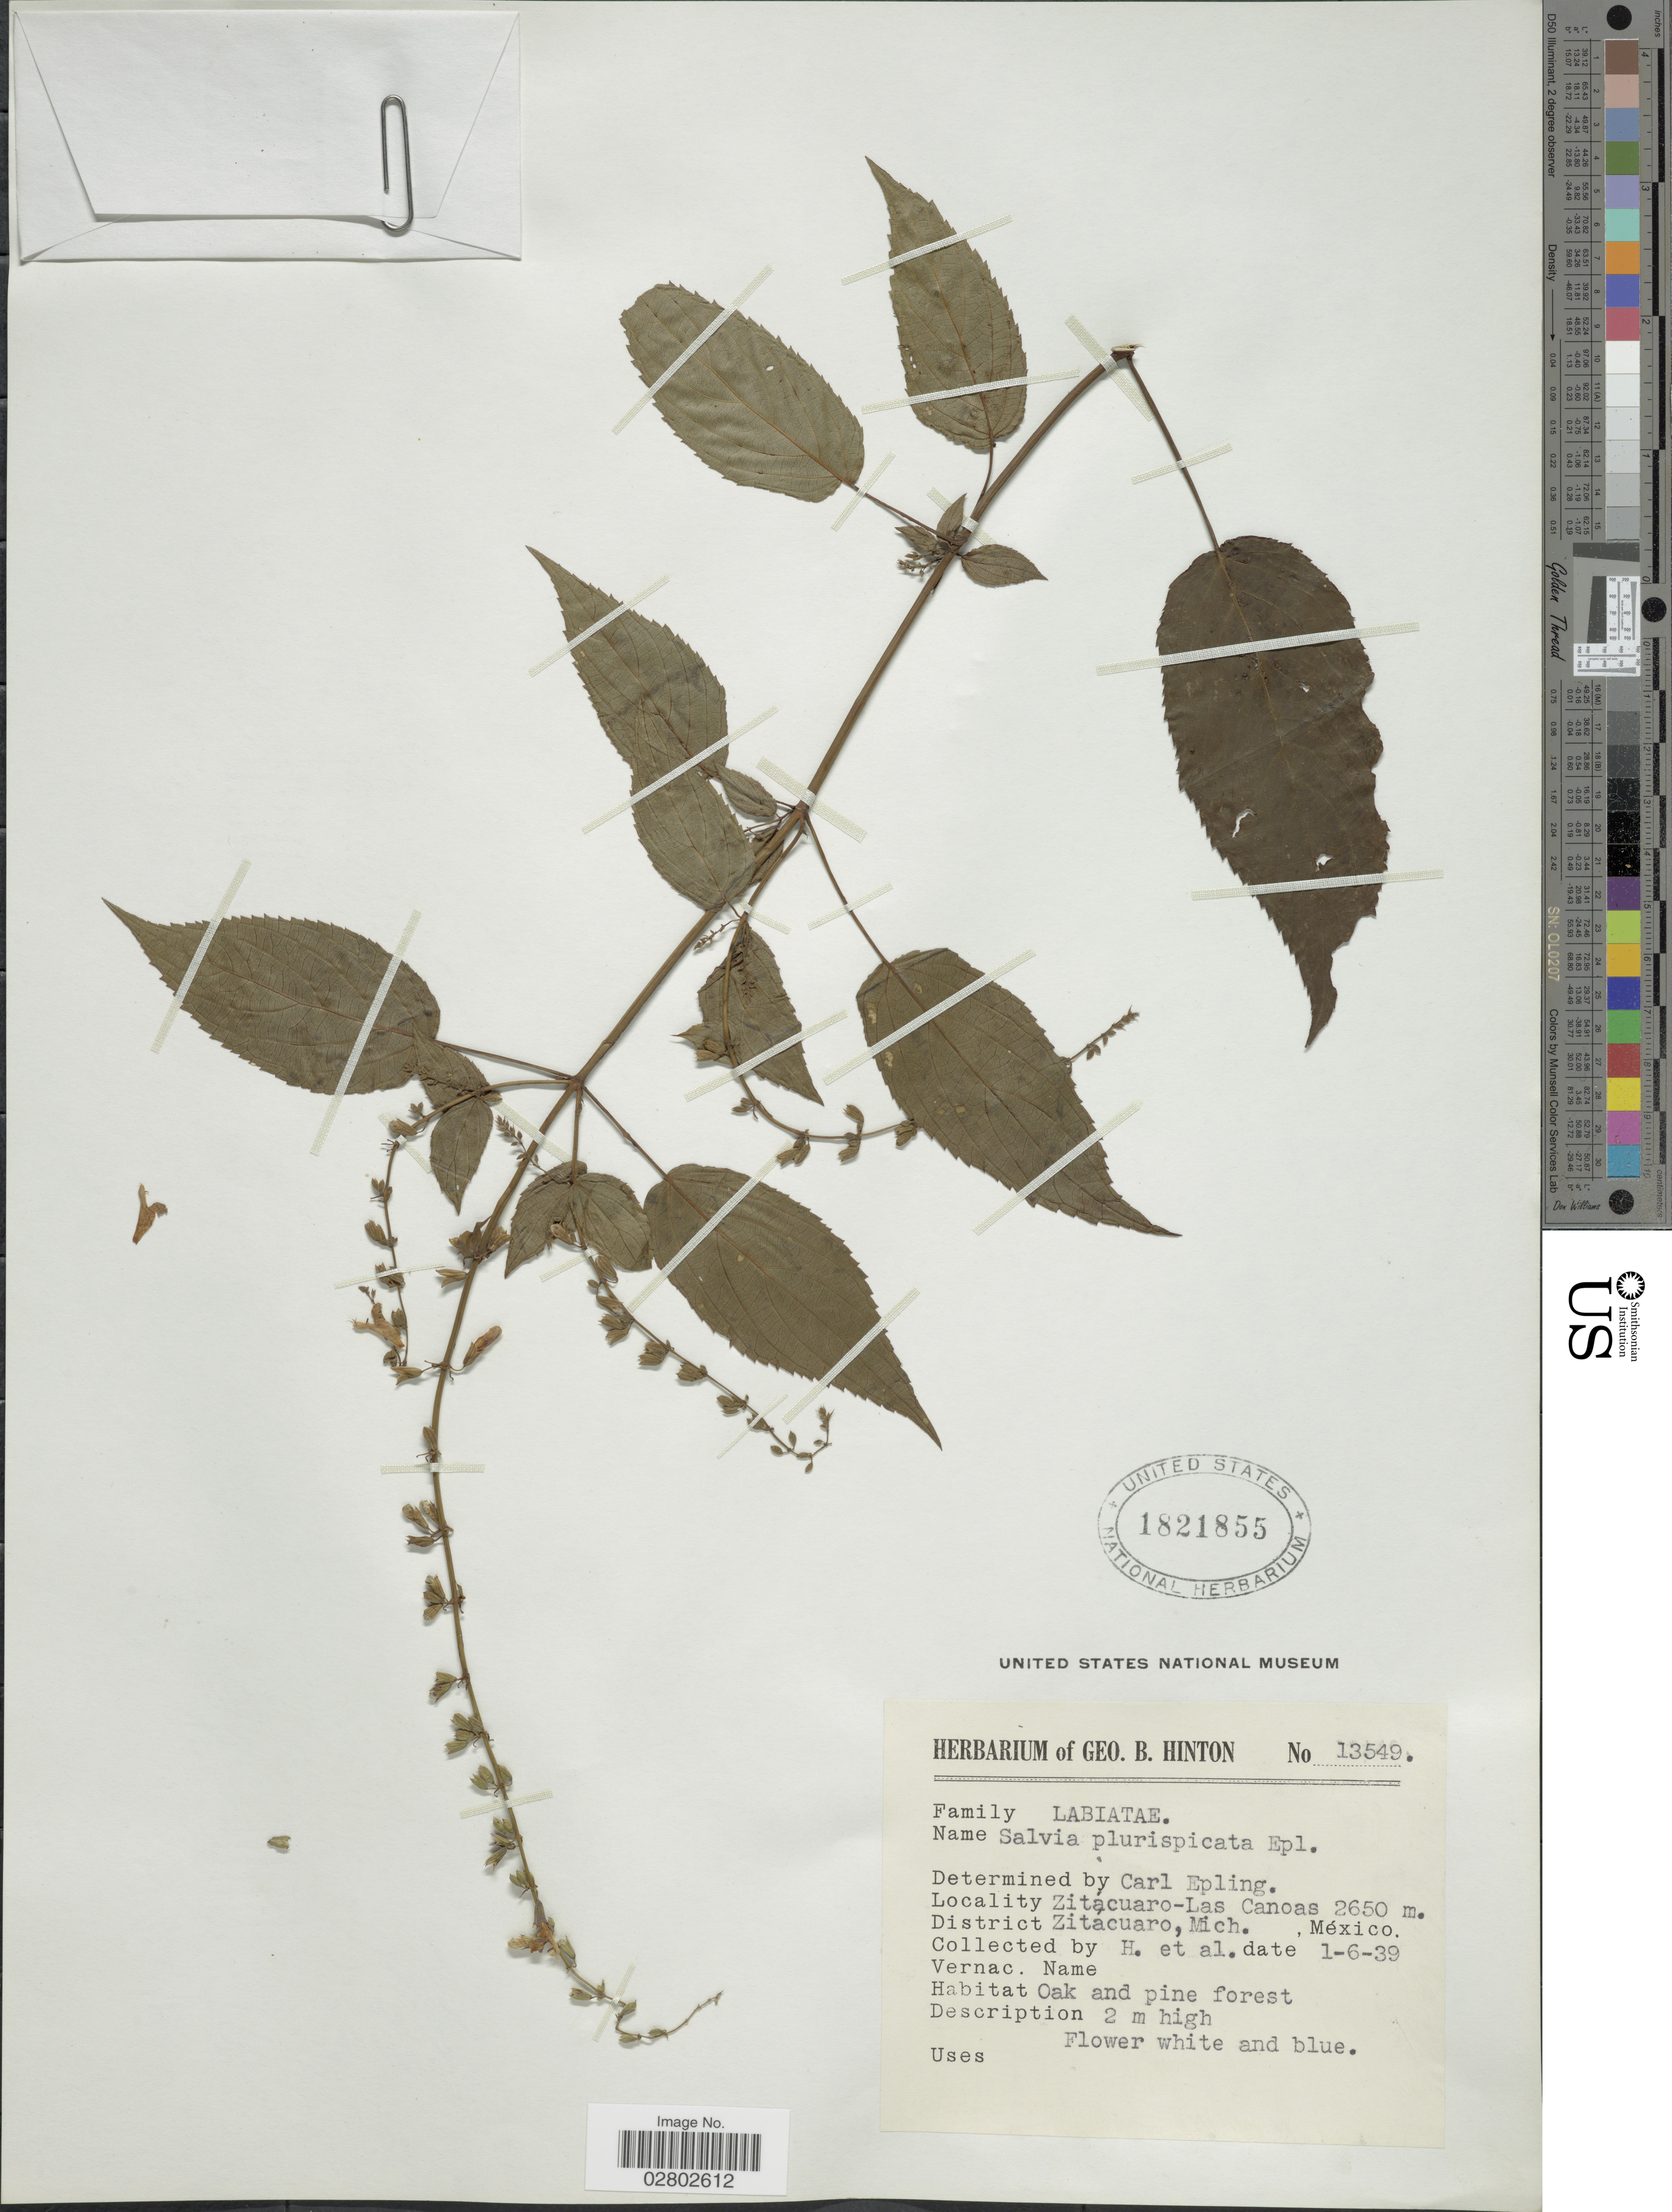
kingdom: Plantae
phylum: Tracheophyta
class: Magnoliopsida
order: Lamiales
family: Lamiaceae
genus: Salvia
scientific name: Salvia plurispicata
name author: Epling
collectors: G. B. Hinton & et al.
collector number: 13549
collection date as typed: Transcribed d/m/y: 6/1/39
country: Mexico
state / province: Michoacán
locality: Zitacuaro-Las Canoas, District Zitácuaro.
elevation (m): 2650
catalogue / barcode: US 1821855